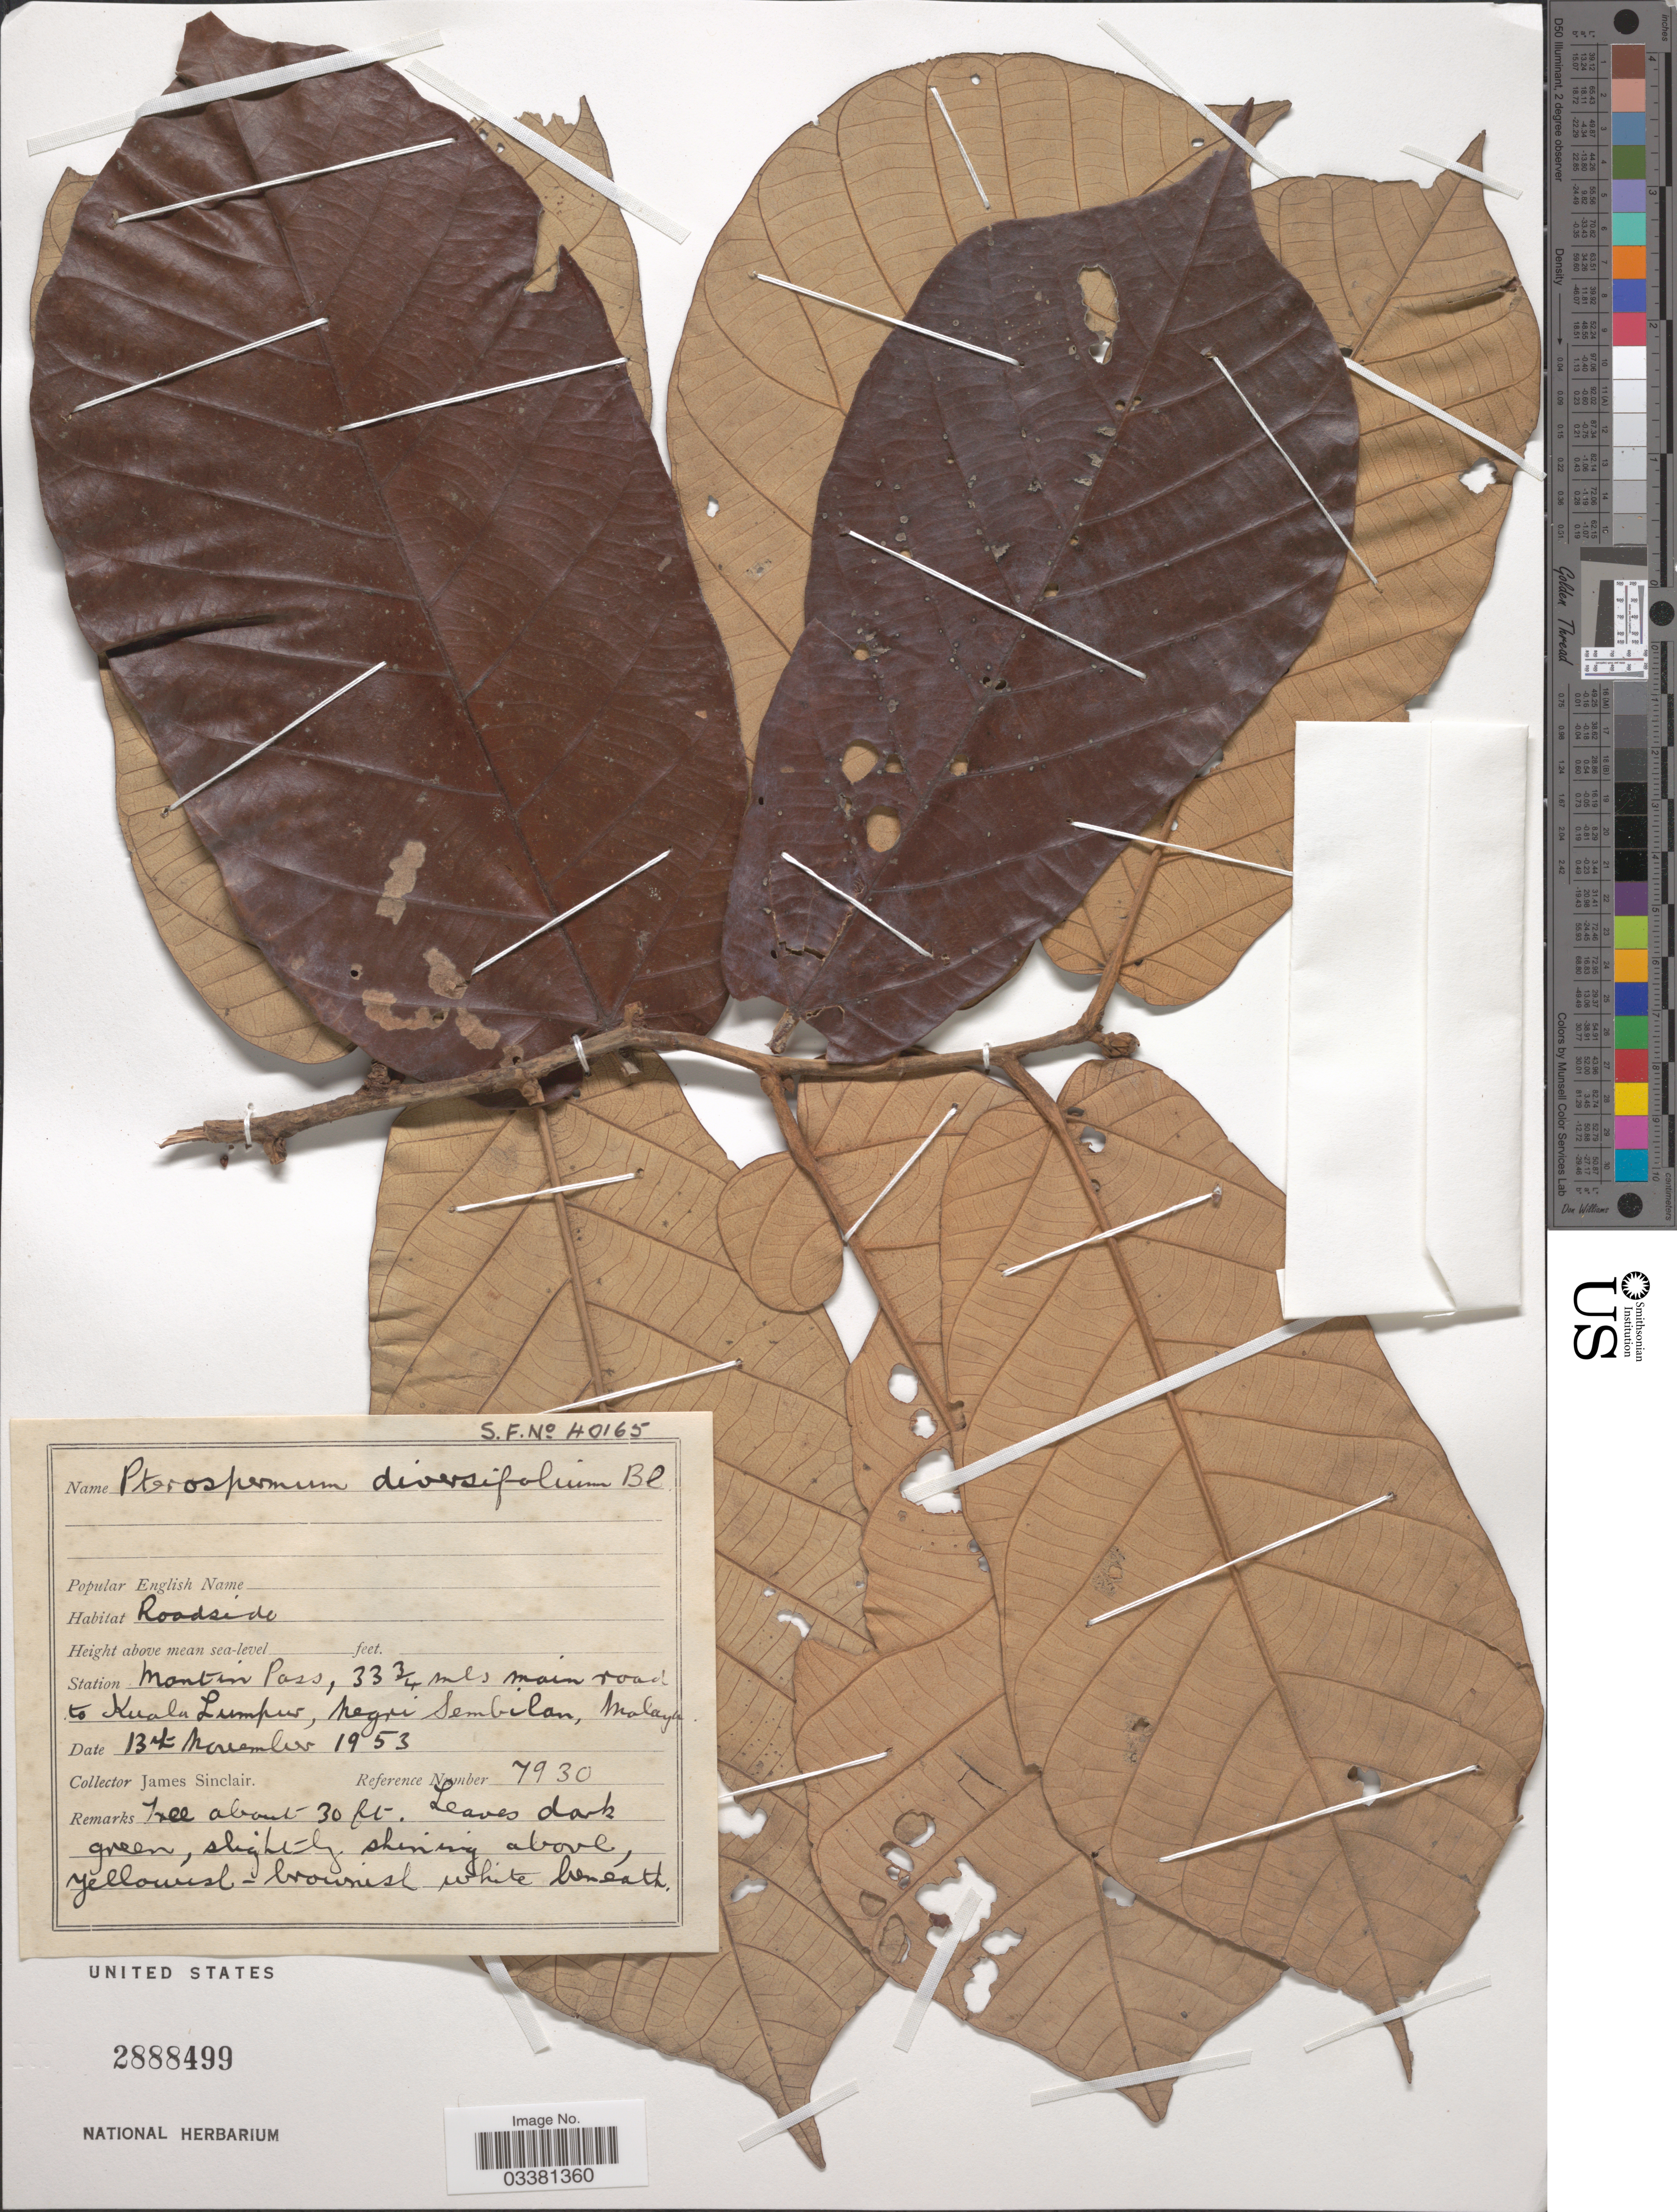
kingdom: Plantae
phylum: Tracheophyta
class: Magnoliopsida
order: Malvales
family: Malvaceae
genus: Pterospermum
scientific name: Pterospermum diversifolium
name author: Blume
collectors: J. Sinclair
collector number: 7930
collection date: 1953-11-13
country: Malaysia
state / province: Negeri Sembilan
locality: Station Mantin Pass, 33¾ mls main road to Kuala Lumpur, Negri Sembilan, Malaya.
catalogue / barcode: US 2888499